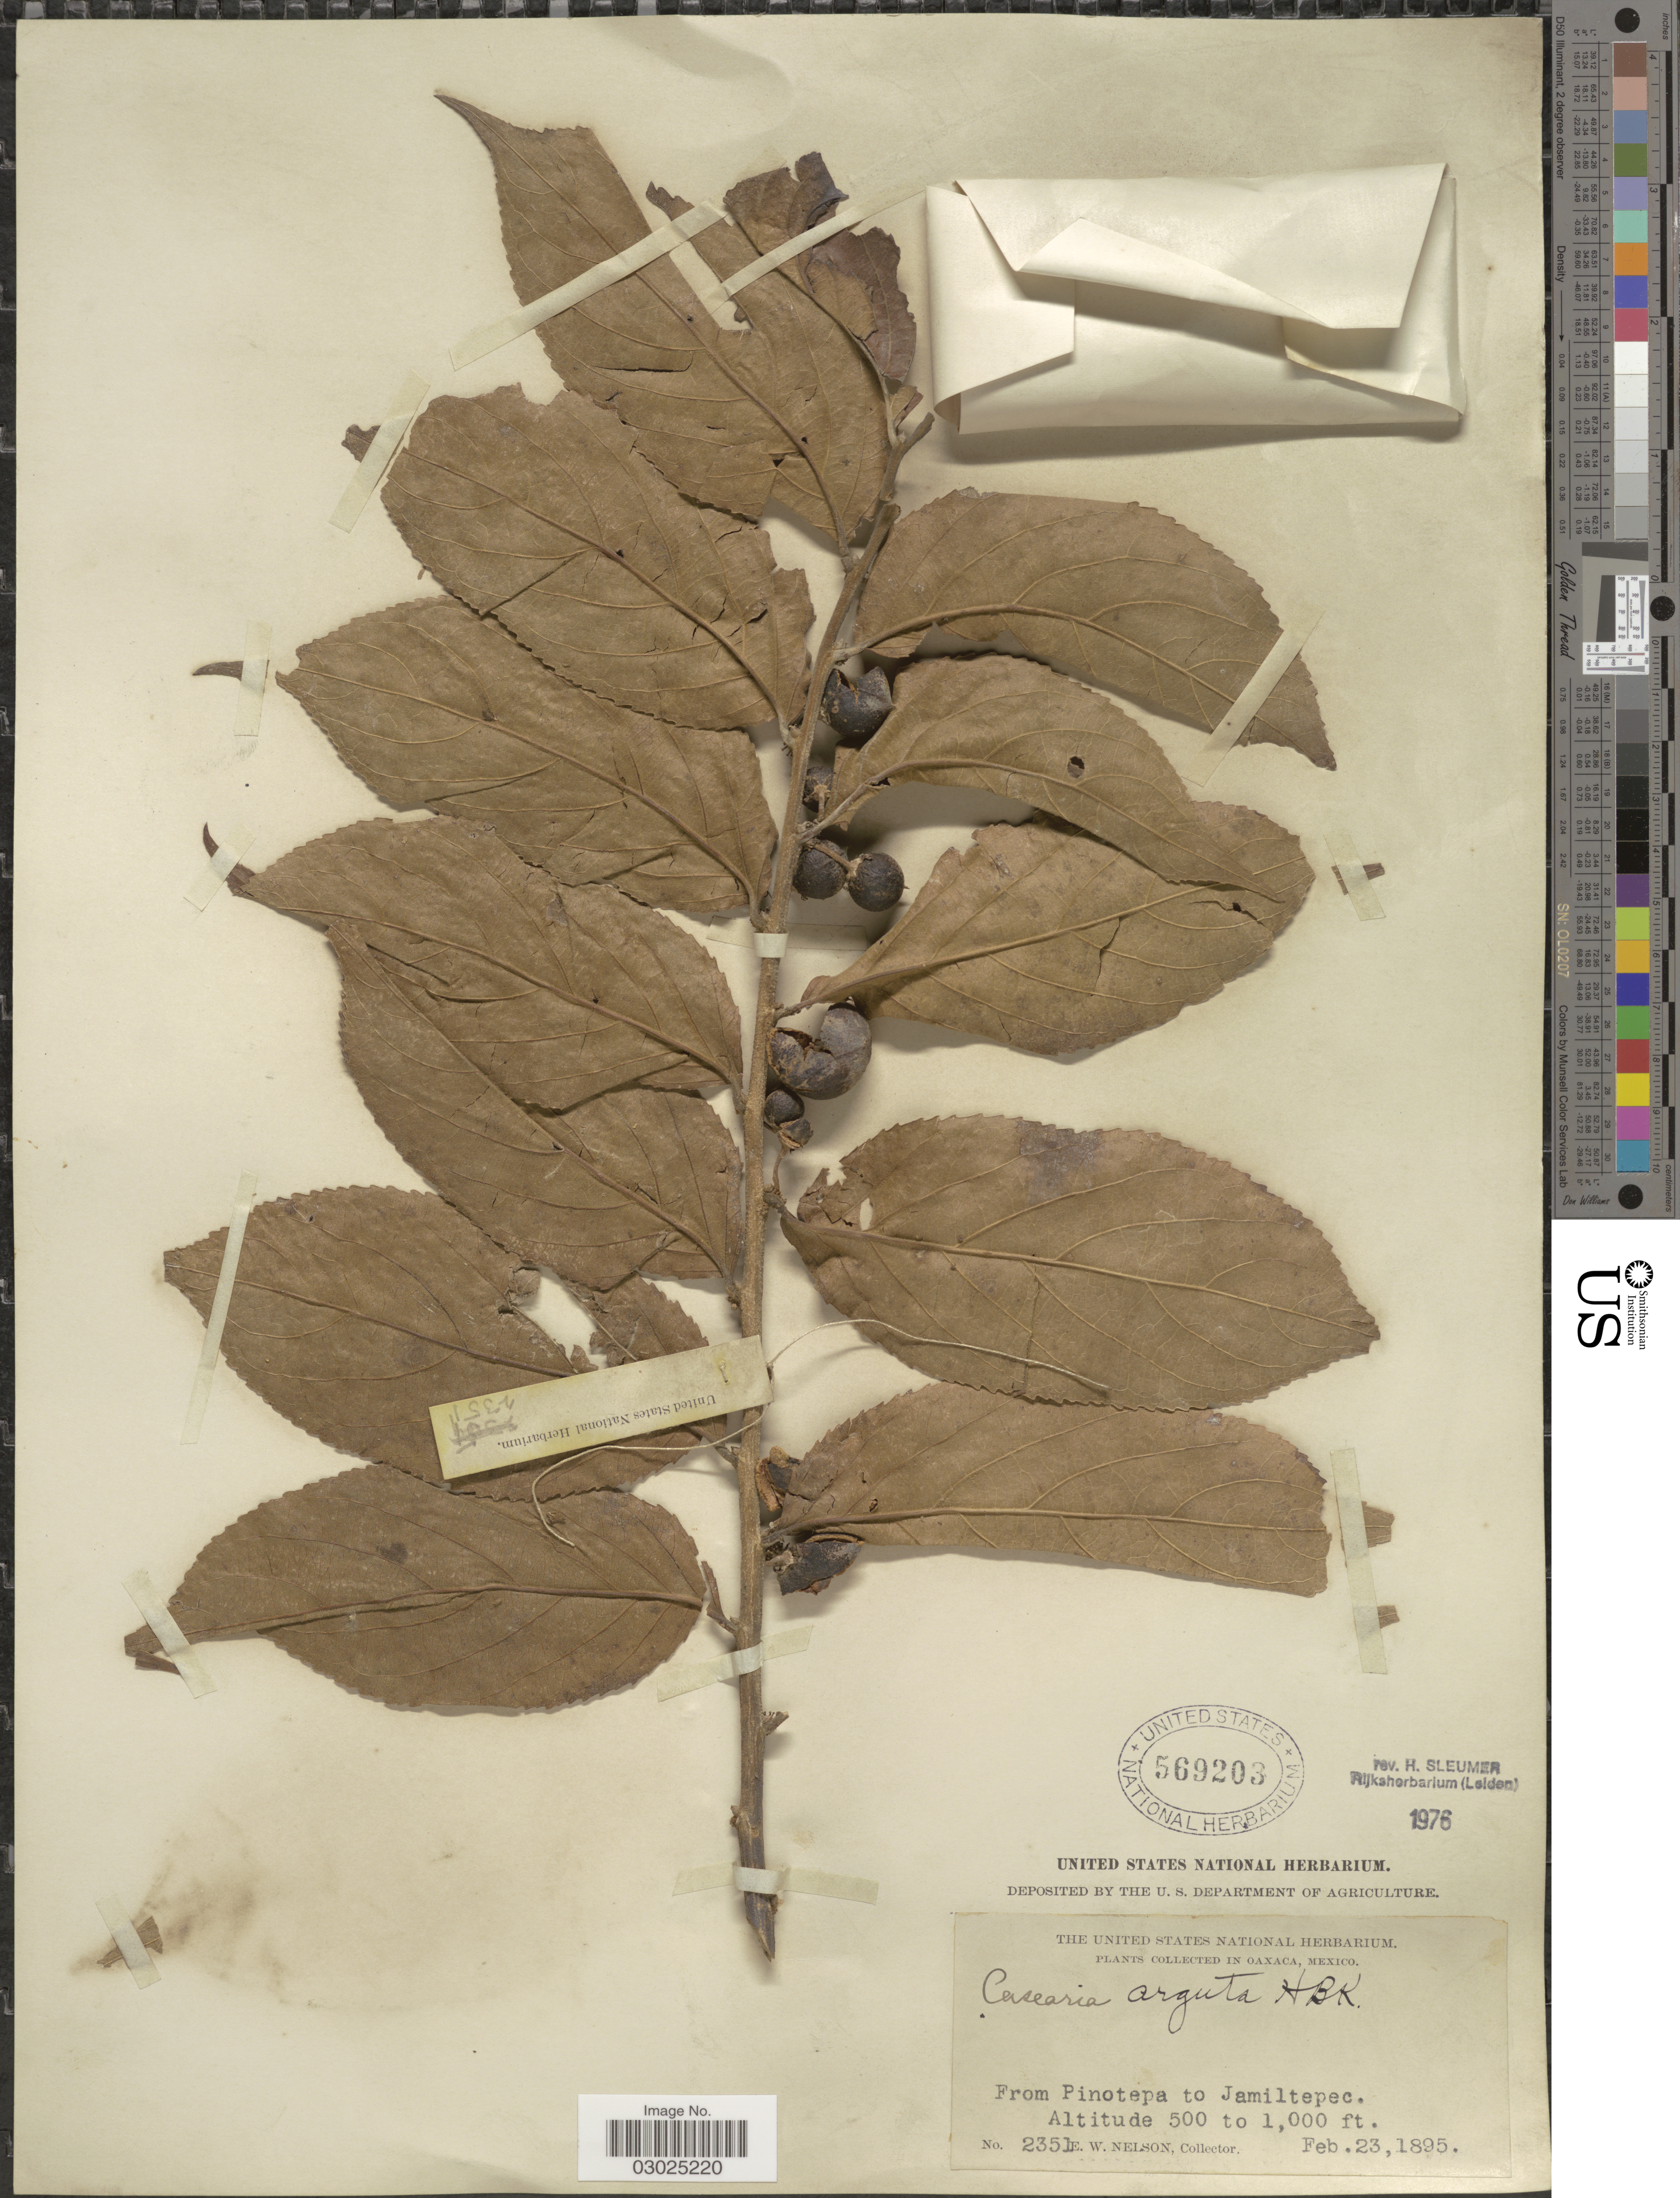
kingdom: Plantae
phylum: Tracheophyta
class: Magnoliopsida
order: Malpighiales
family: Salicaceae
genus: Casearia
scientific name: Casearia arguta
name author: Kunth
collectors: E. W. Nelson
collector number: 2351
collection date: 1895-02-23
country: Mexico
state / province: Oaxaca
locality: From Pinotepa to Jamiltepec.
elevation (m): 152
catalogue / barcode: US 569203